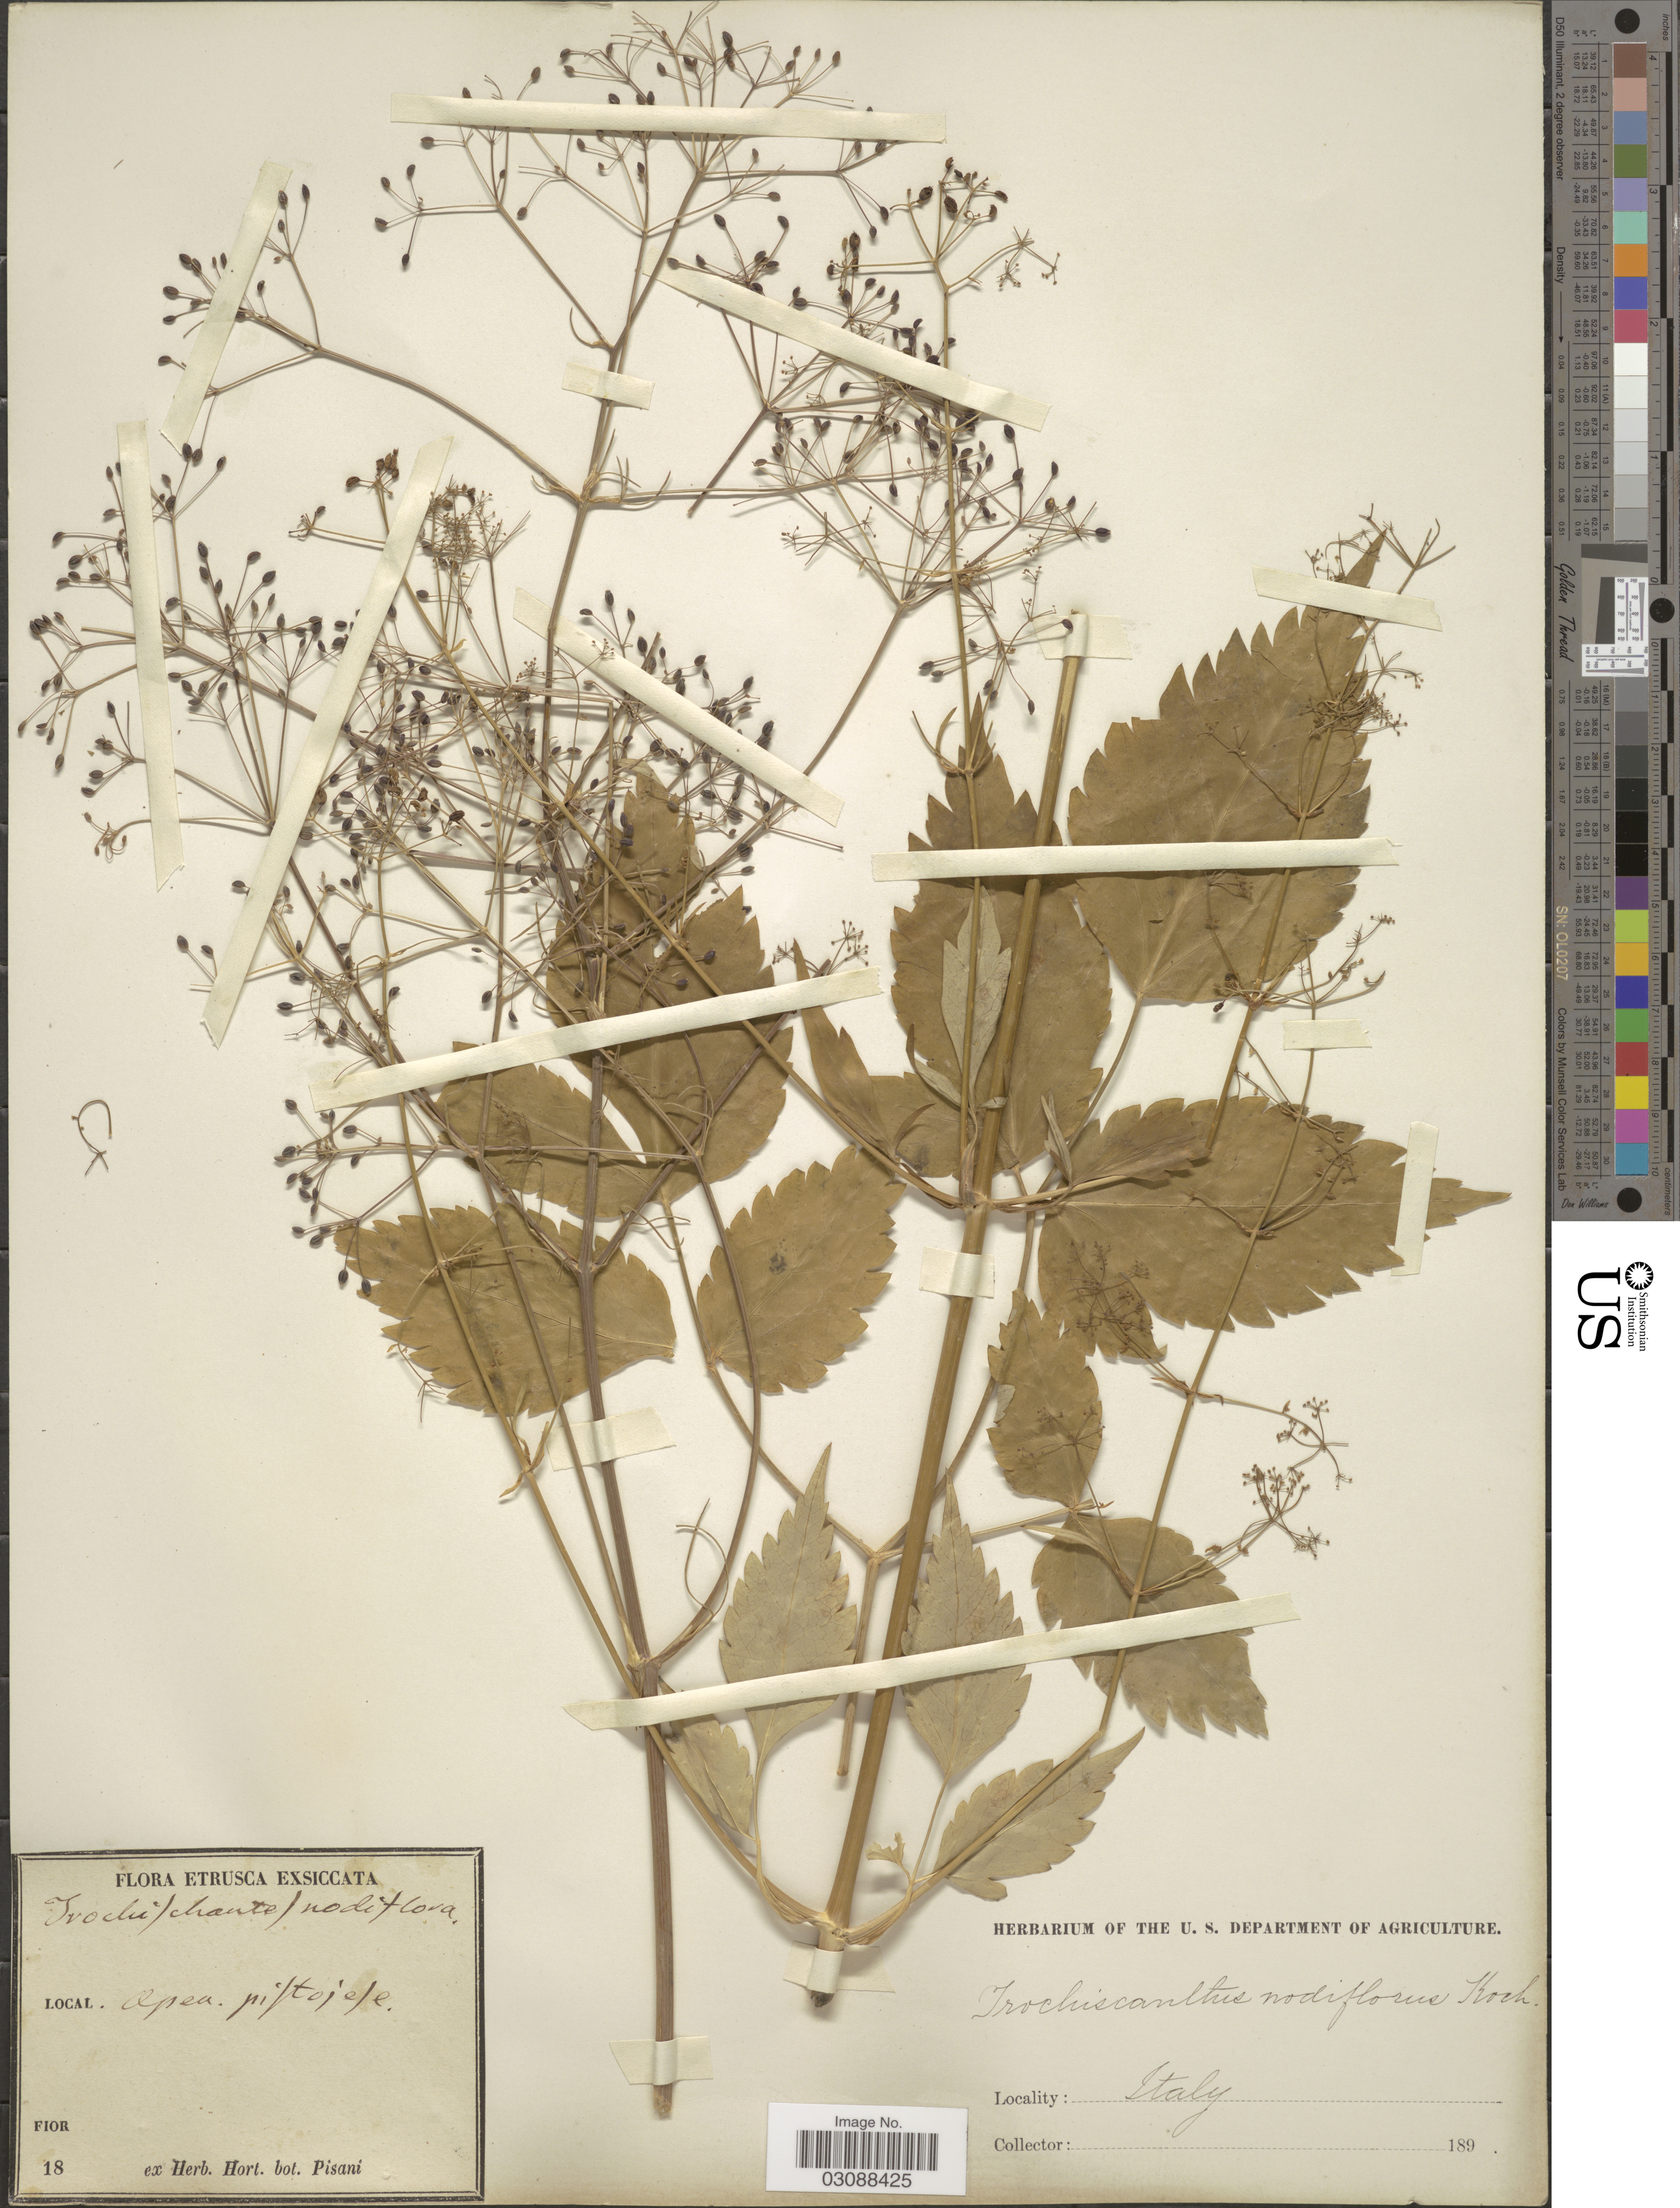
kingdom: Plantae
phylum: Tracheophyta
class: Magnoliopsida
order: Apiales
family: Apiaceae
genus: Trochiscanthes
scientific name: Trochiscanthes nodiflorus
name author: (All.) W.D.J. Koch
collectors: ex herb. Hort. Bot. Pisani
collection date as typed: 189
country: Italy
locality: Etrusca. Apea. piftojele. [interpreted]